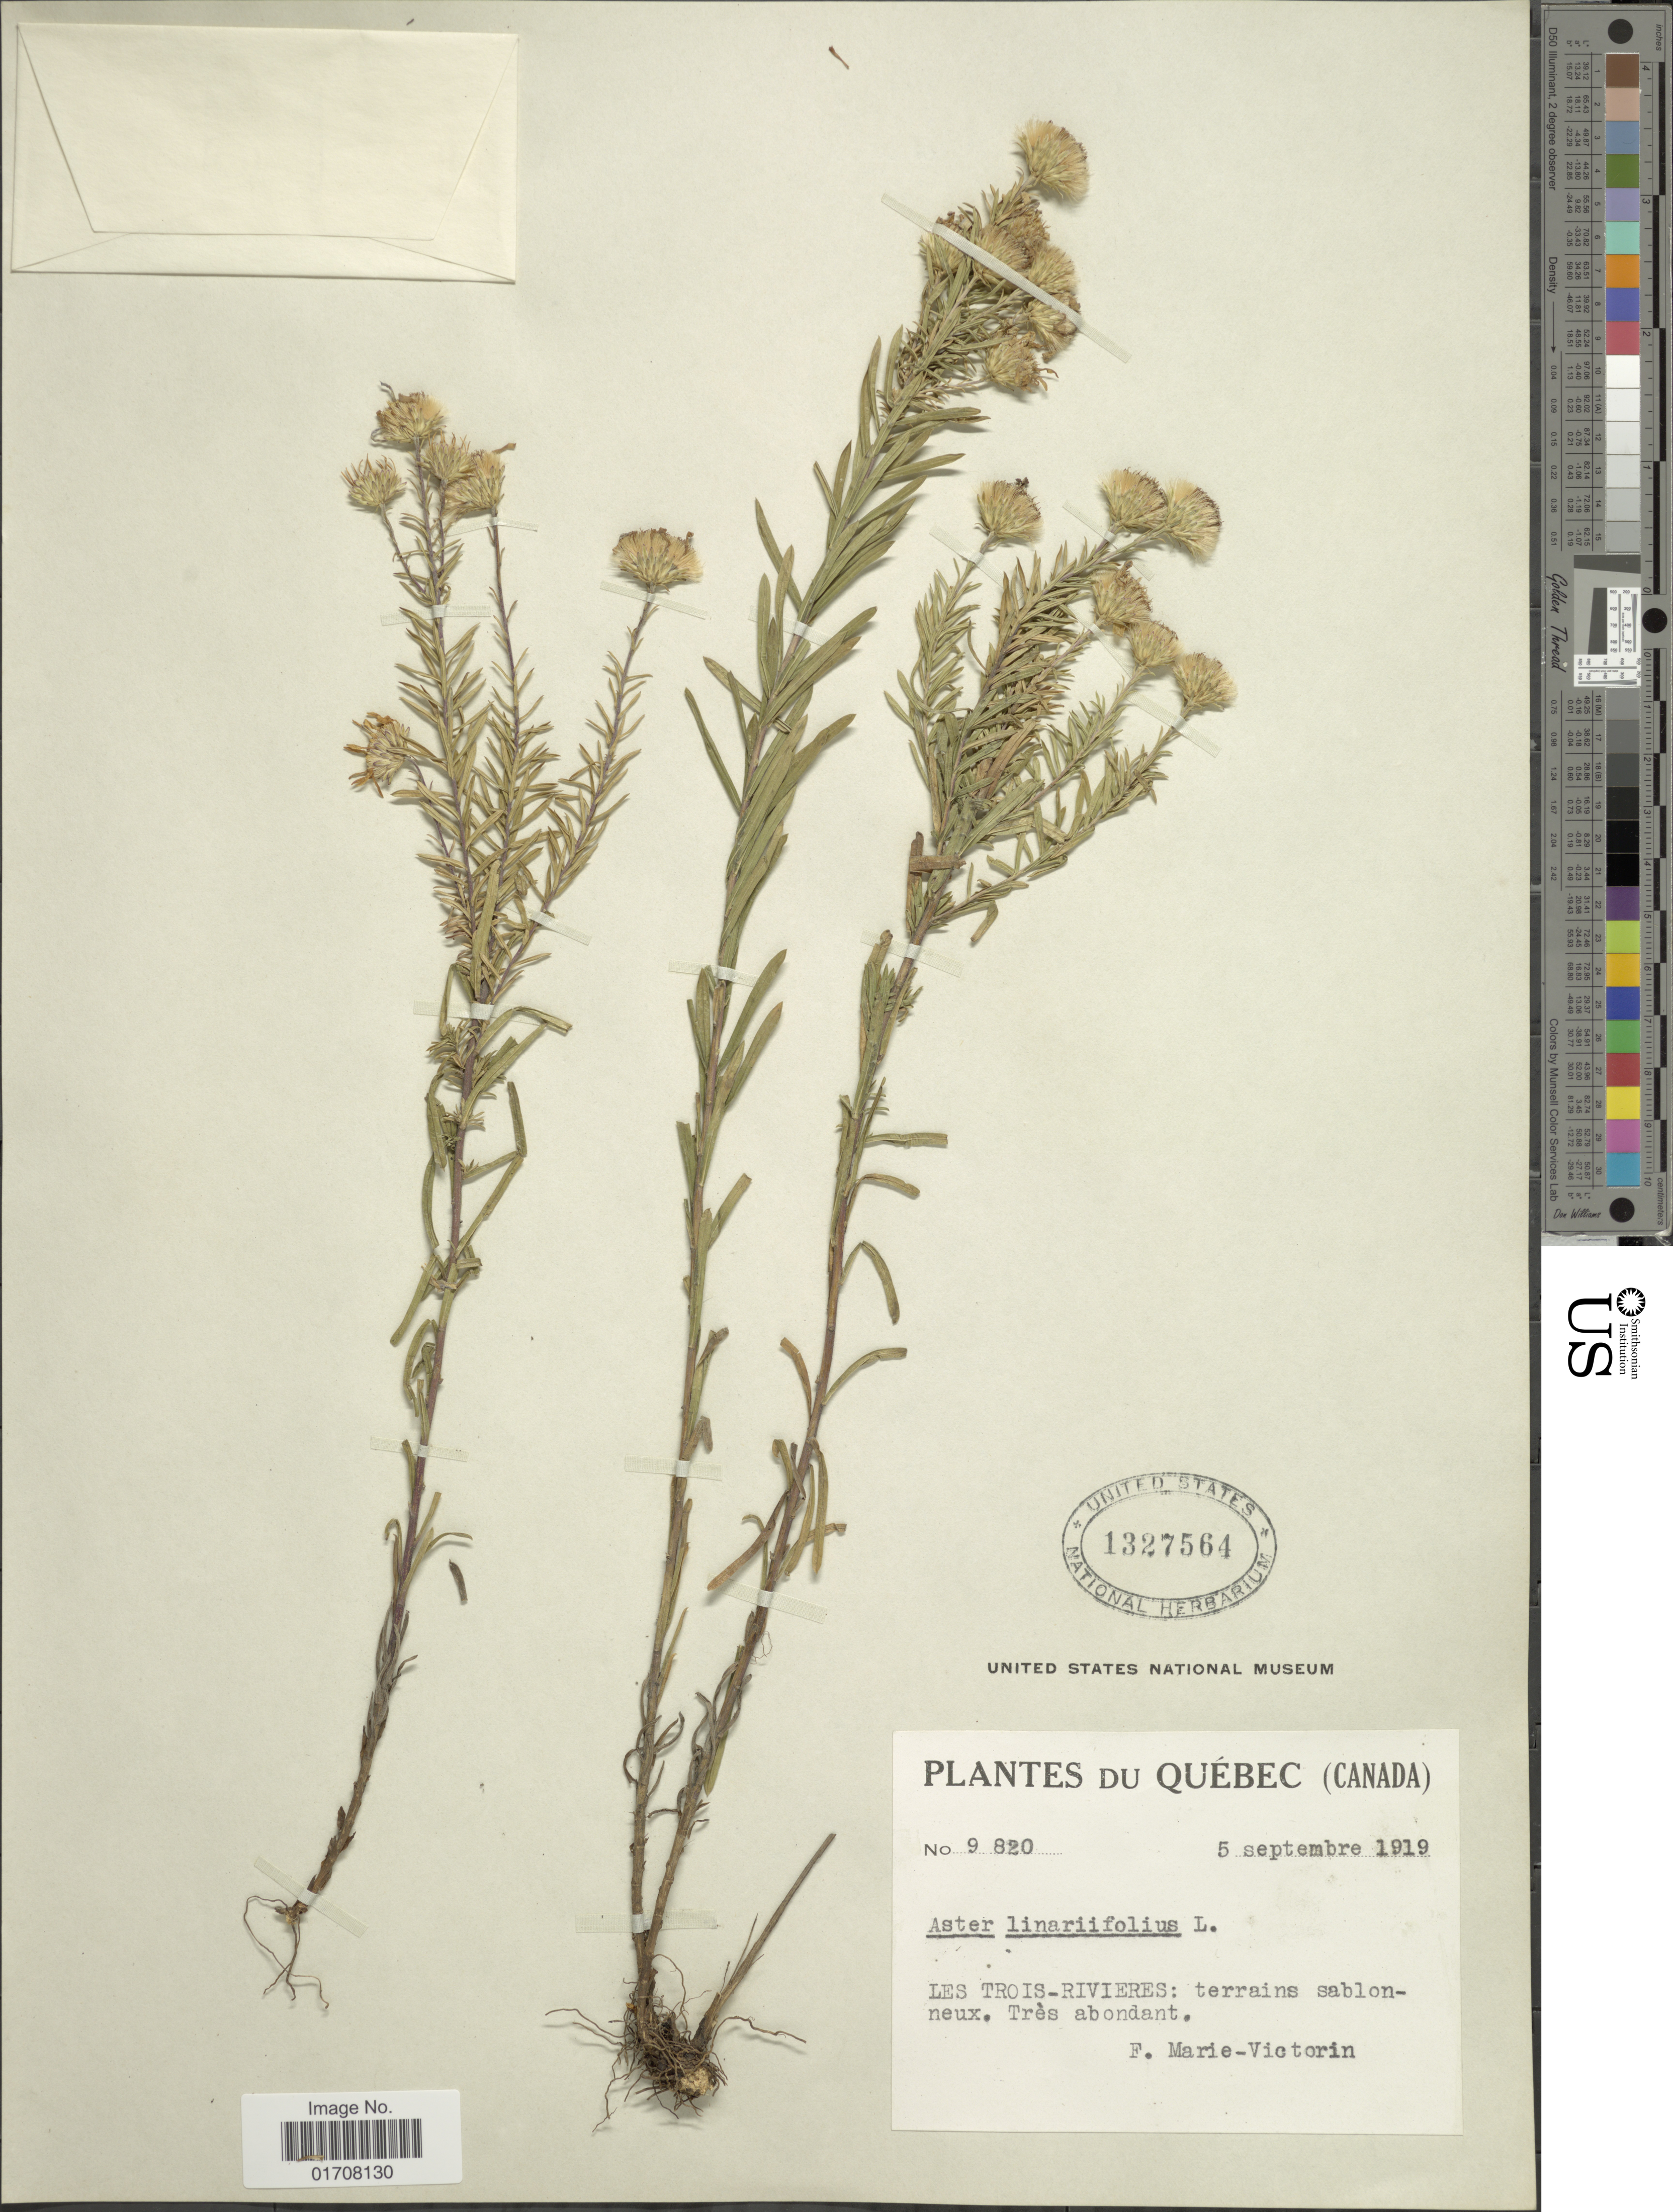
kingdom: Plantae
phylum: Tracheophyta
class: Magnoliopsida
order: Asterales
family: Asteraceae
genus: Ionactis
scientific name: Ionactis linariifolia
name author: (L.) Greene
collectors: F. Marie-Victorin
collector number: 9820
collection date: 1919-09-05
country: Canada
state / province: Quebec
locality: Les Trois-Rivieres: terrains sablonneux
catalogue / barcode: US 1327564